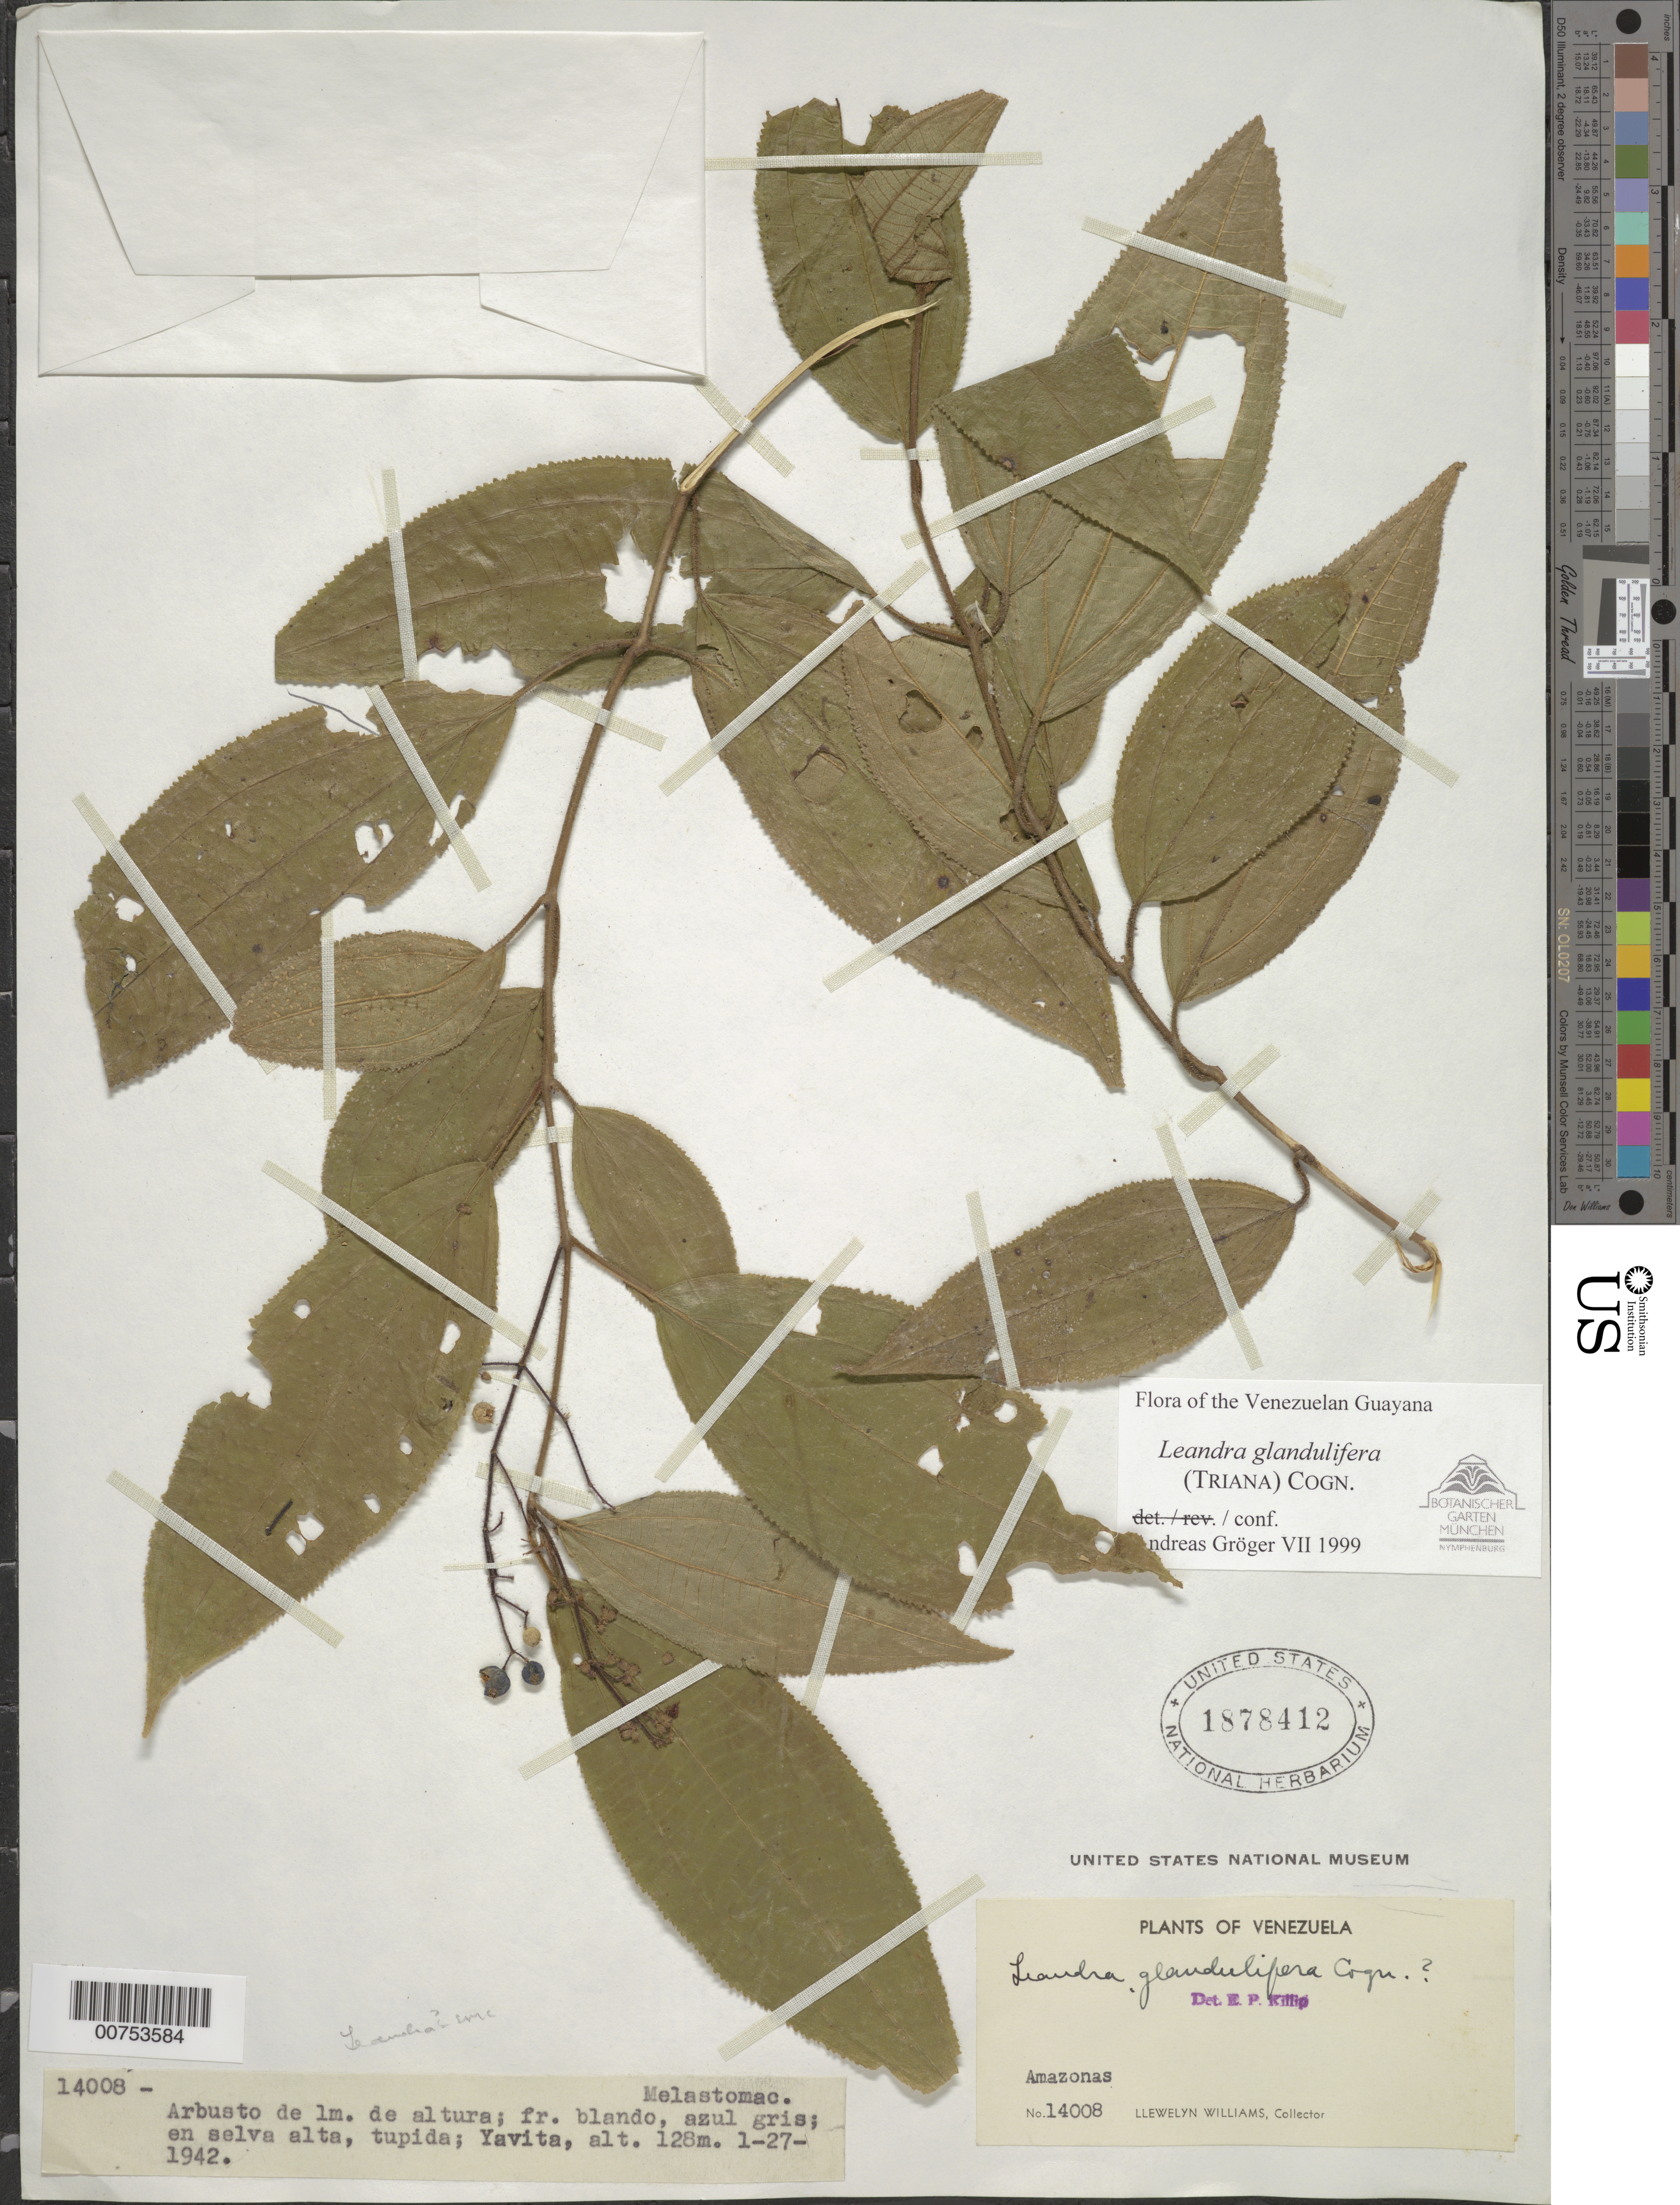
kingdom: Plantae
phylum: Tracheophyta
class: Magnoliopsida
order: Myrtales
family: Melastomataceae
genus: Leandra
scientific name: Leandra glandulifera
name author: (Triana) Cogn.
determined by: Gröger, A.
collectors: Ll. Williams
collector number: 14008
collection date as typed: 27-Jan-42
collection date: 1942-01-27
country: Venezuela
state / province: Amazonas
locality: Yavita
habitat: High dense forest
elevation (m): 128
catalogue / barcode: US 1878412